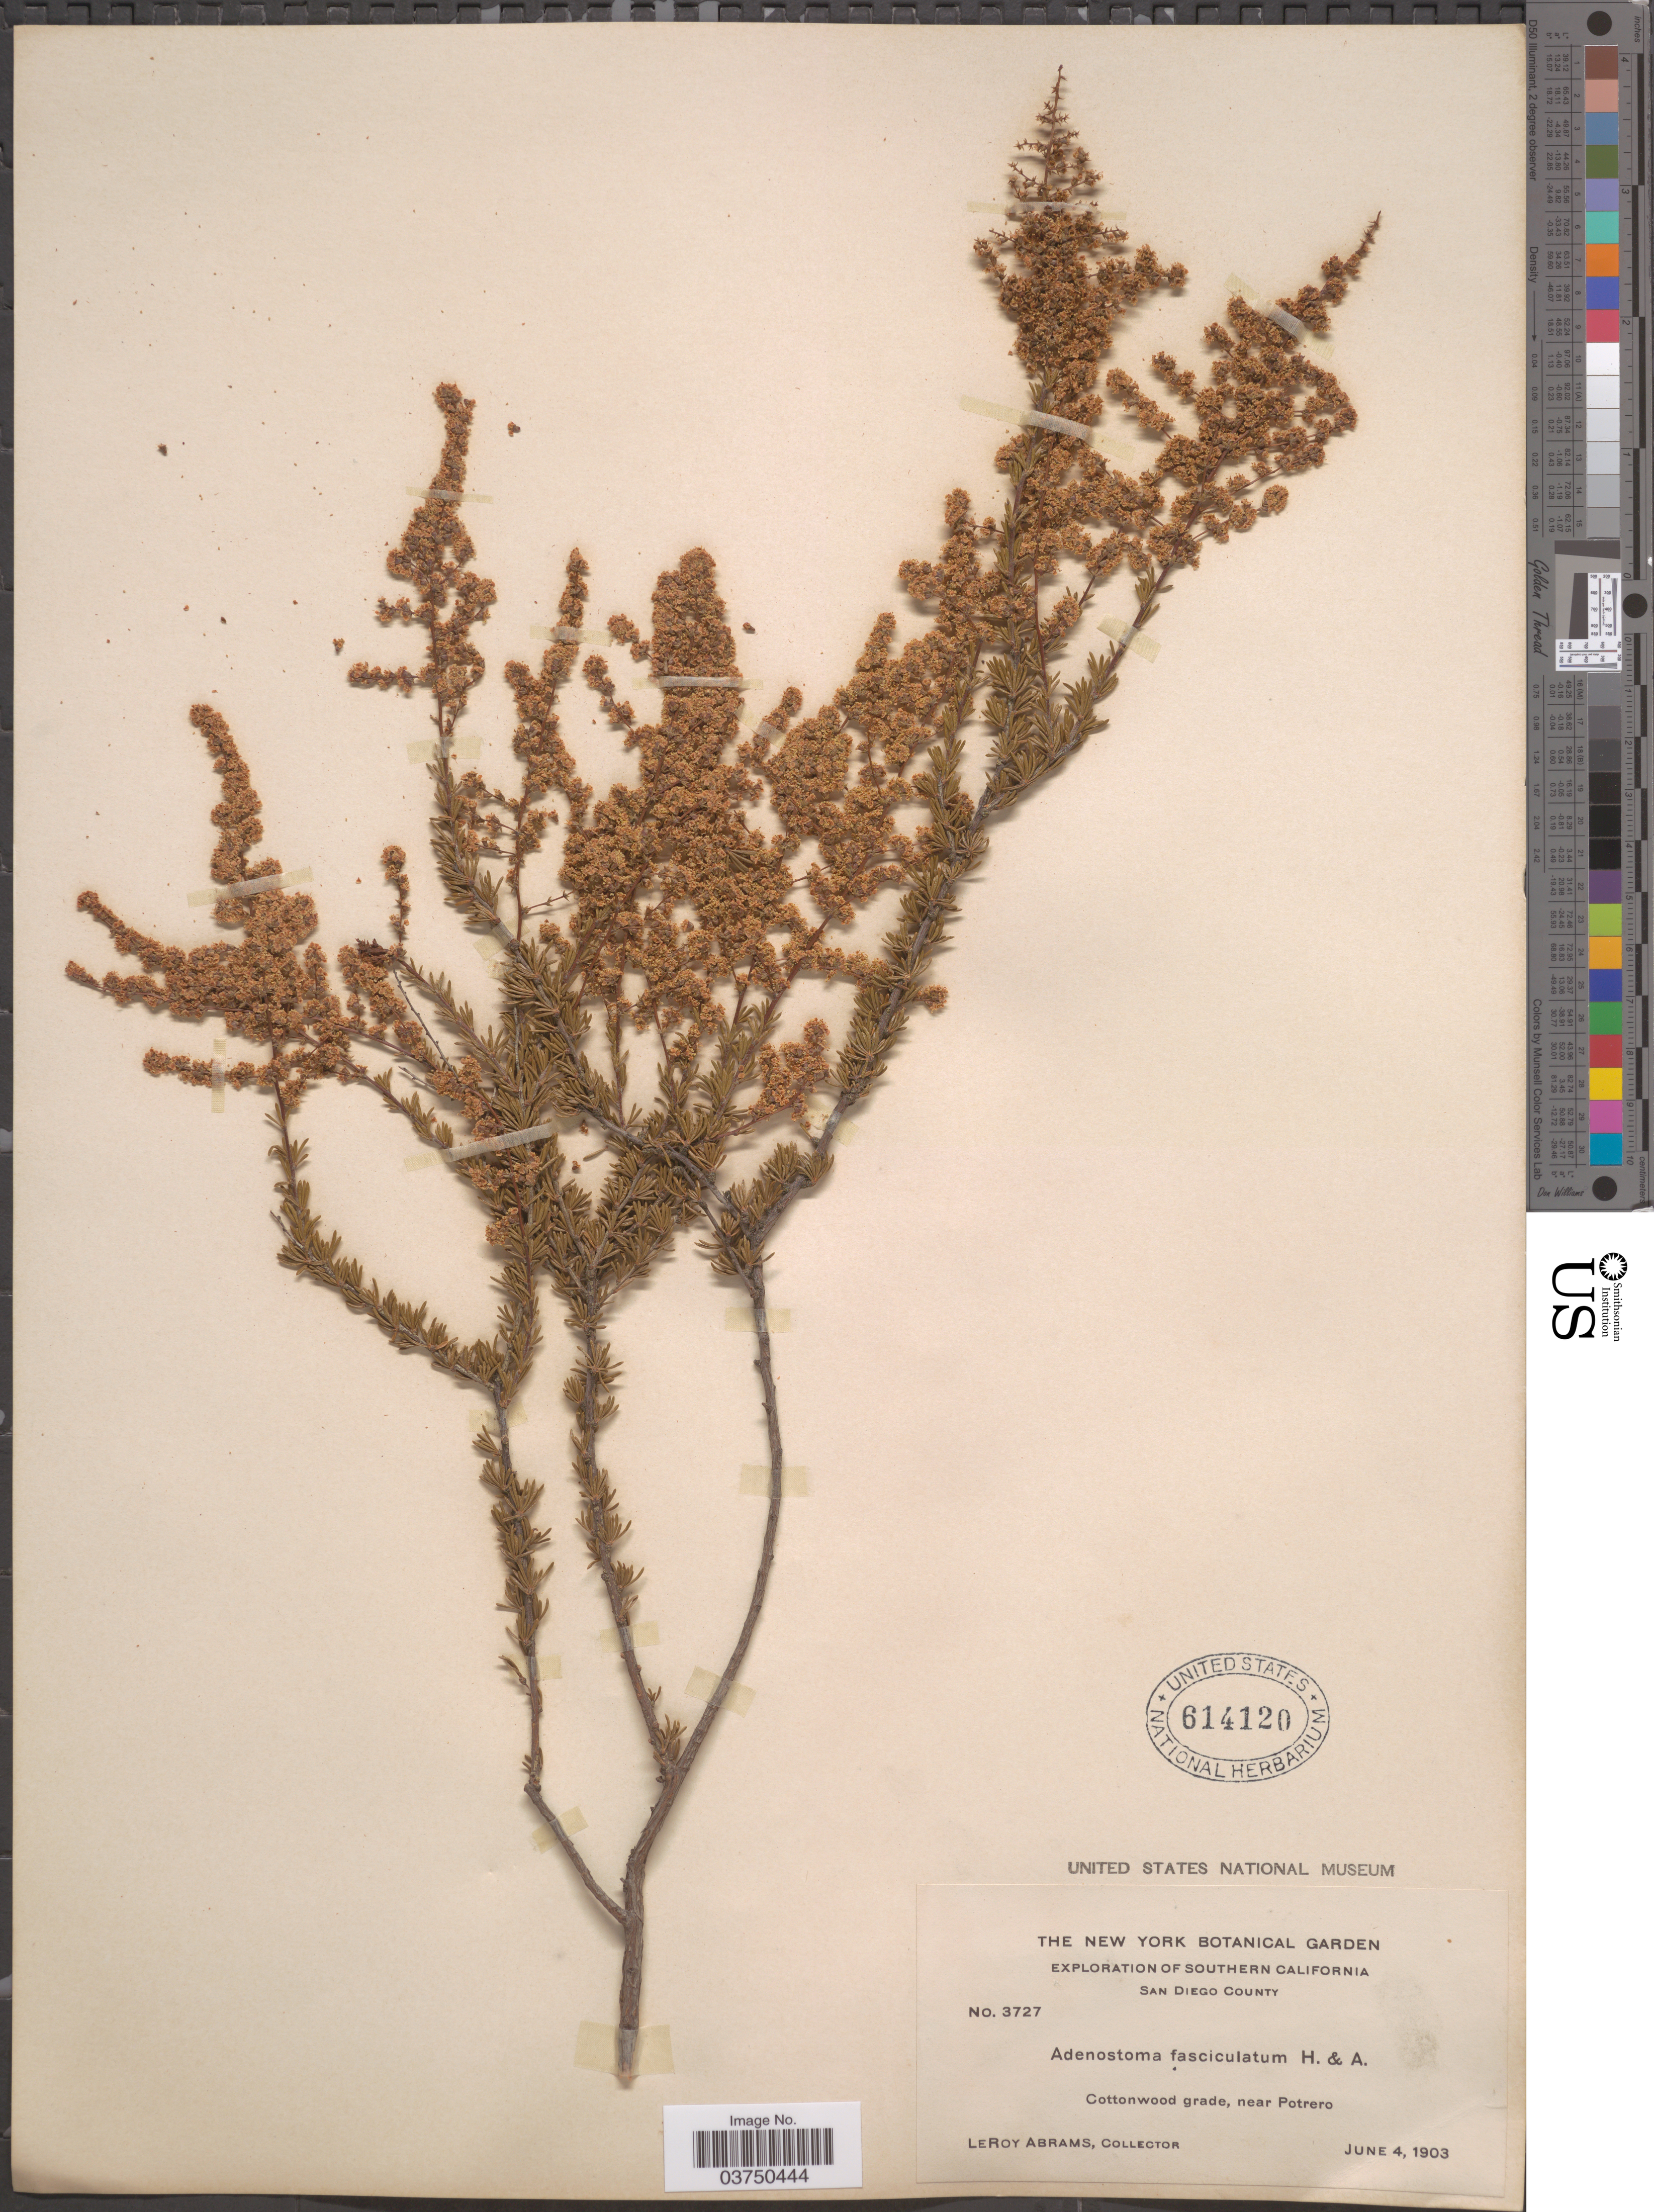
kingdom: Plantae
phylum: Tracheophyta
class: Magnoliopsida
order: Rosales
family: Rosaceae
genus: Adenostoma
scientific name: Adenostoma fasciculatum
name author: Hook. & Arn.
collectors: L. Abrams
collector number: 3727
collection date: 1903-06-04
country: United States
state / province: California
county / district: San Diego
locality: Southern California. San Diego County. Cottonwood grade, near Potrero.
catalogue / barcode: US 614120